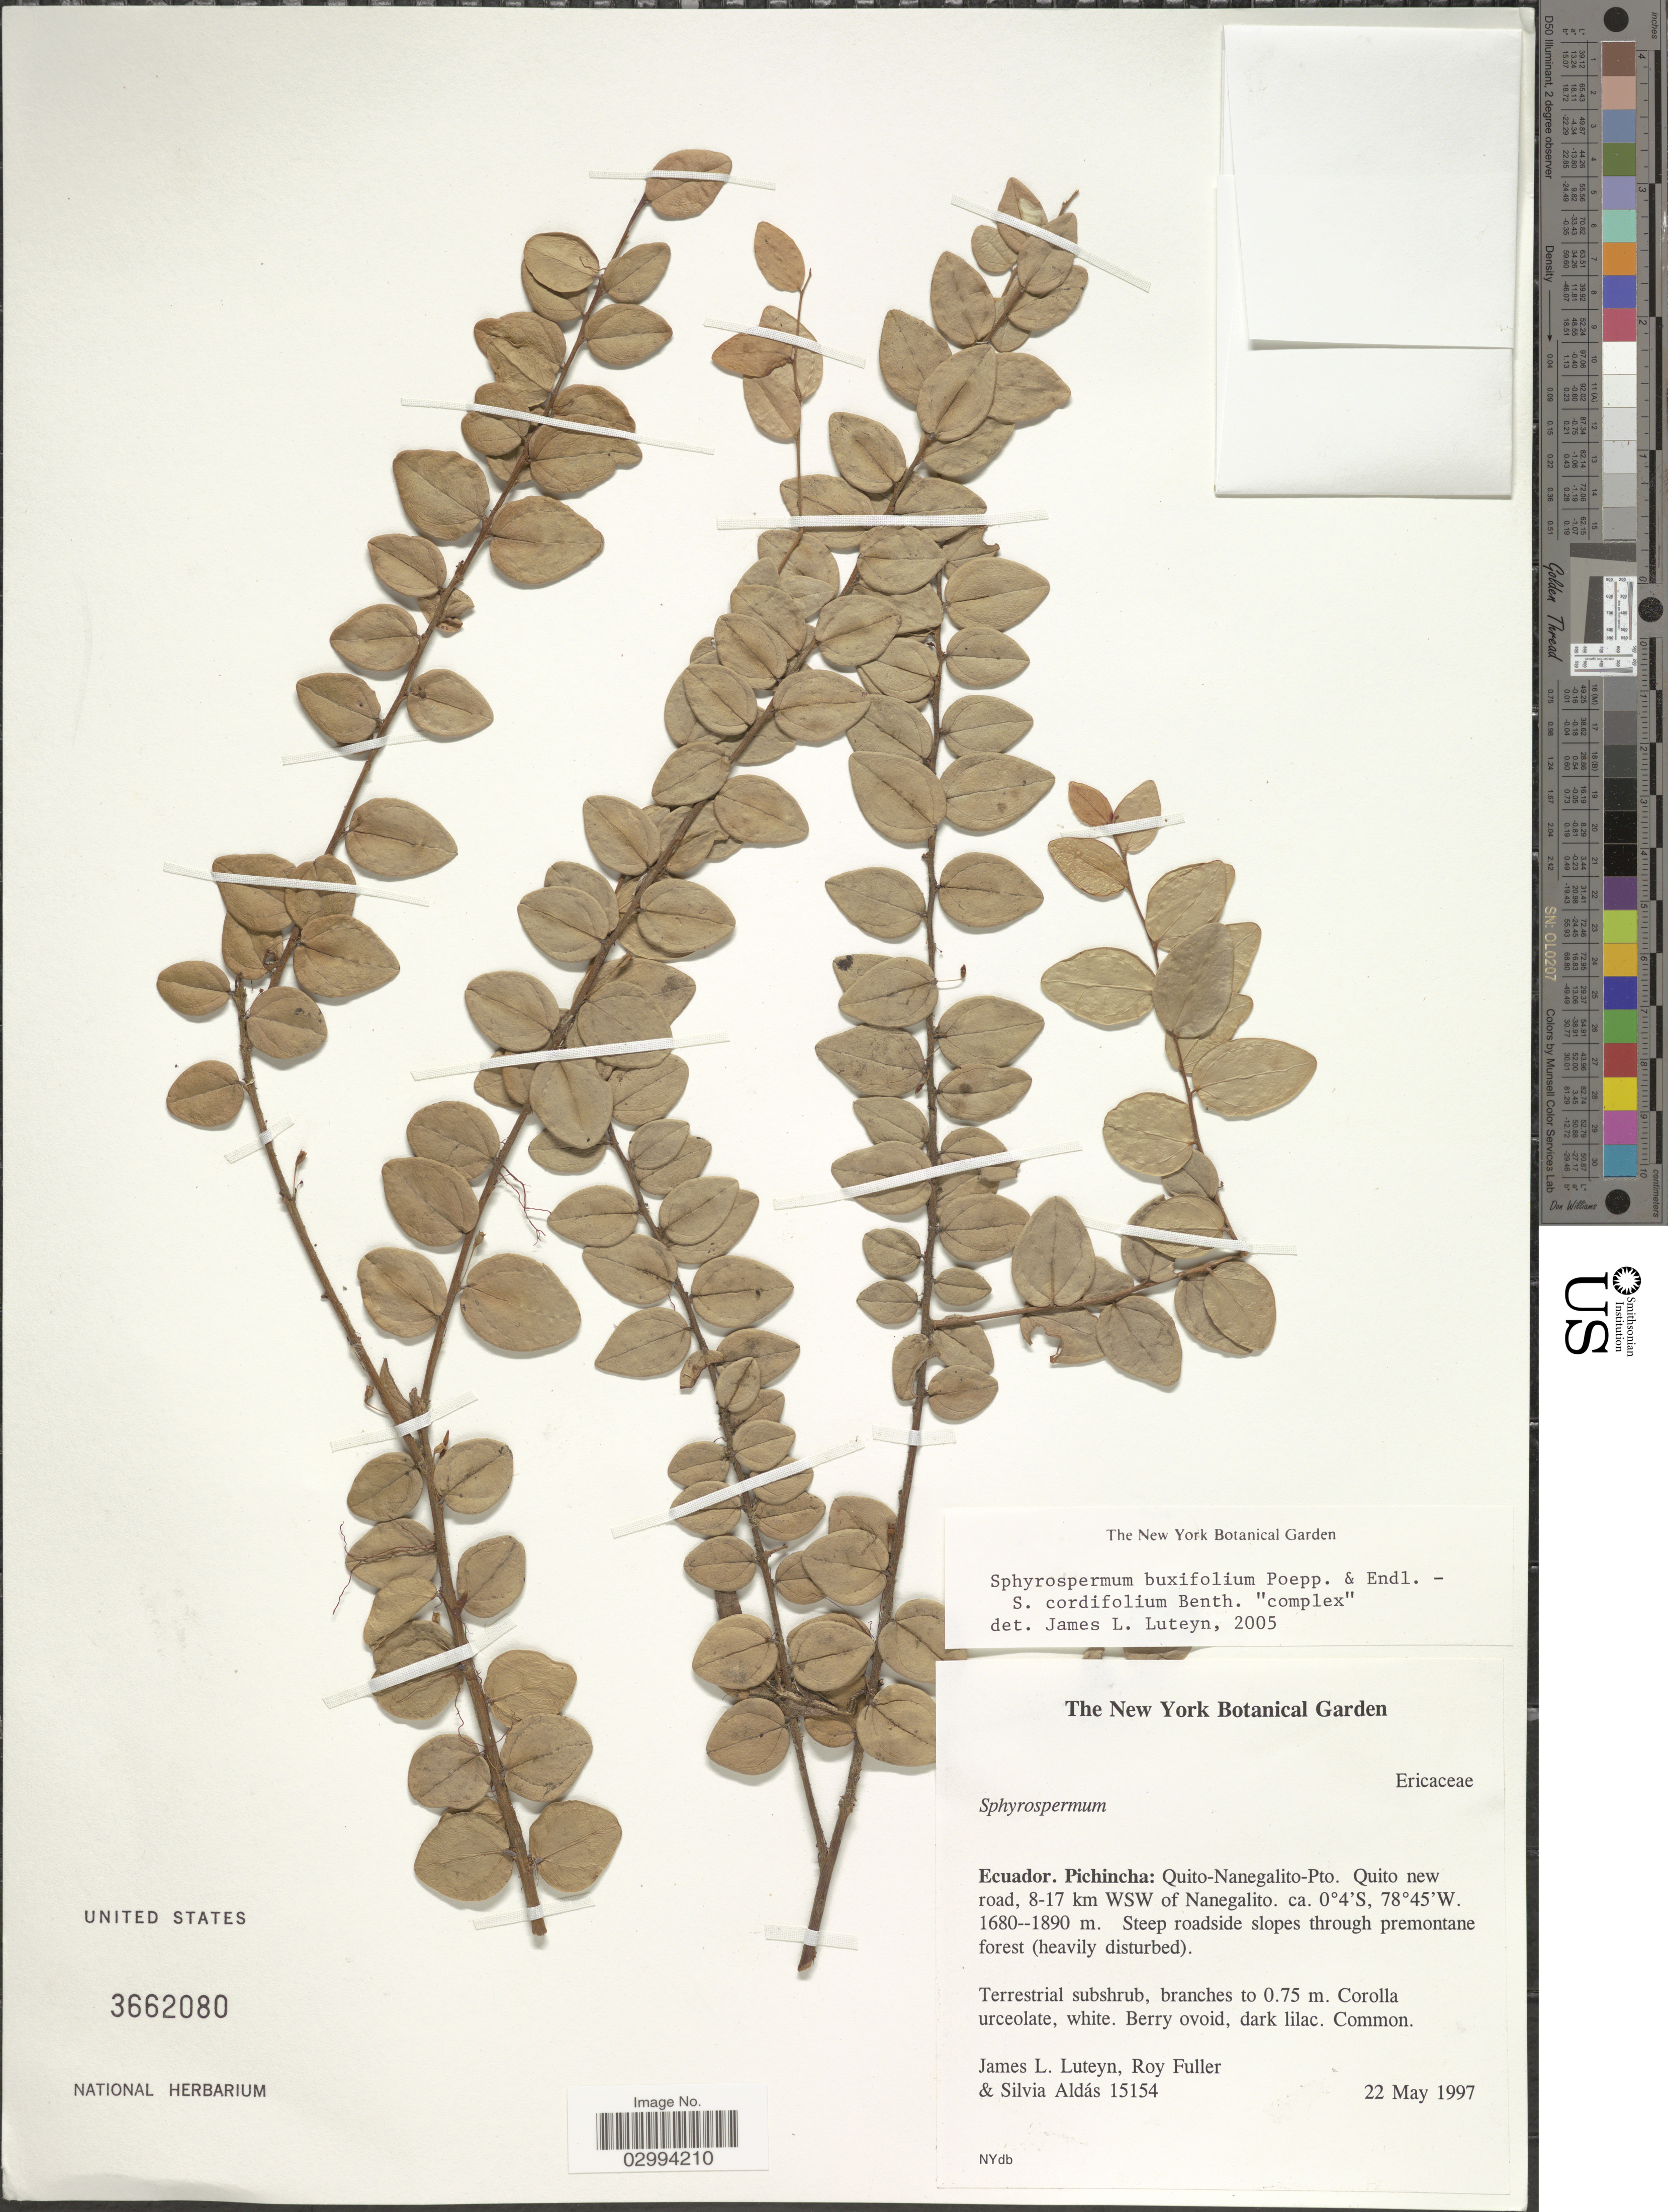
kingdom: Plantae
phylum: Tracheophyta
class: Magnoliopsida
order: Ericales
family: Ericaceae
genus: Sphyrospermum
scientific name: Sphyrospermum buxifolium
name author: Poepp. & Endl.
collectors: J. Luteyn, R. Fuller & S. Aldás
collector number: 15154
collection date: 1997-05-22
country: Ecuador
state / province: Pichincha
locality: Quito-Nanegalito-Pto. Quito new road, 8-17 km WSW of Nanegalito.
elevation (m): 1680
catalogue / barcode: US 3662080